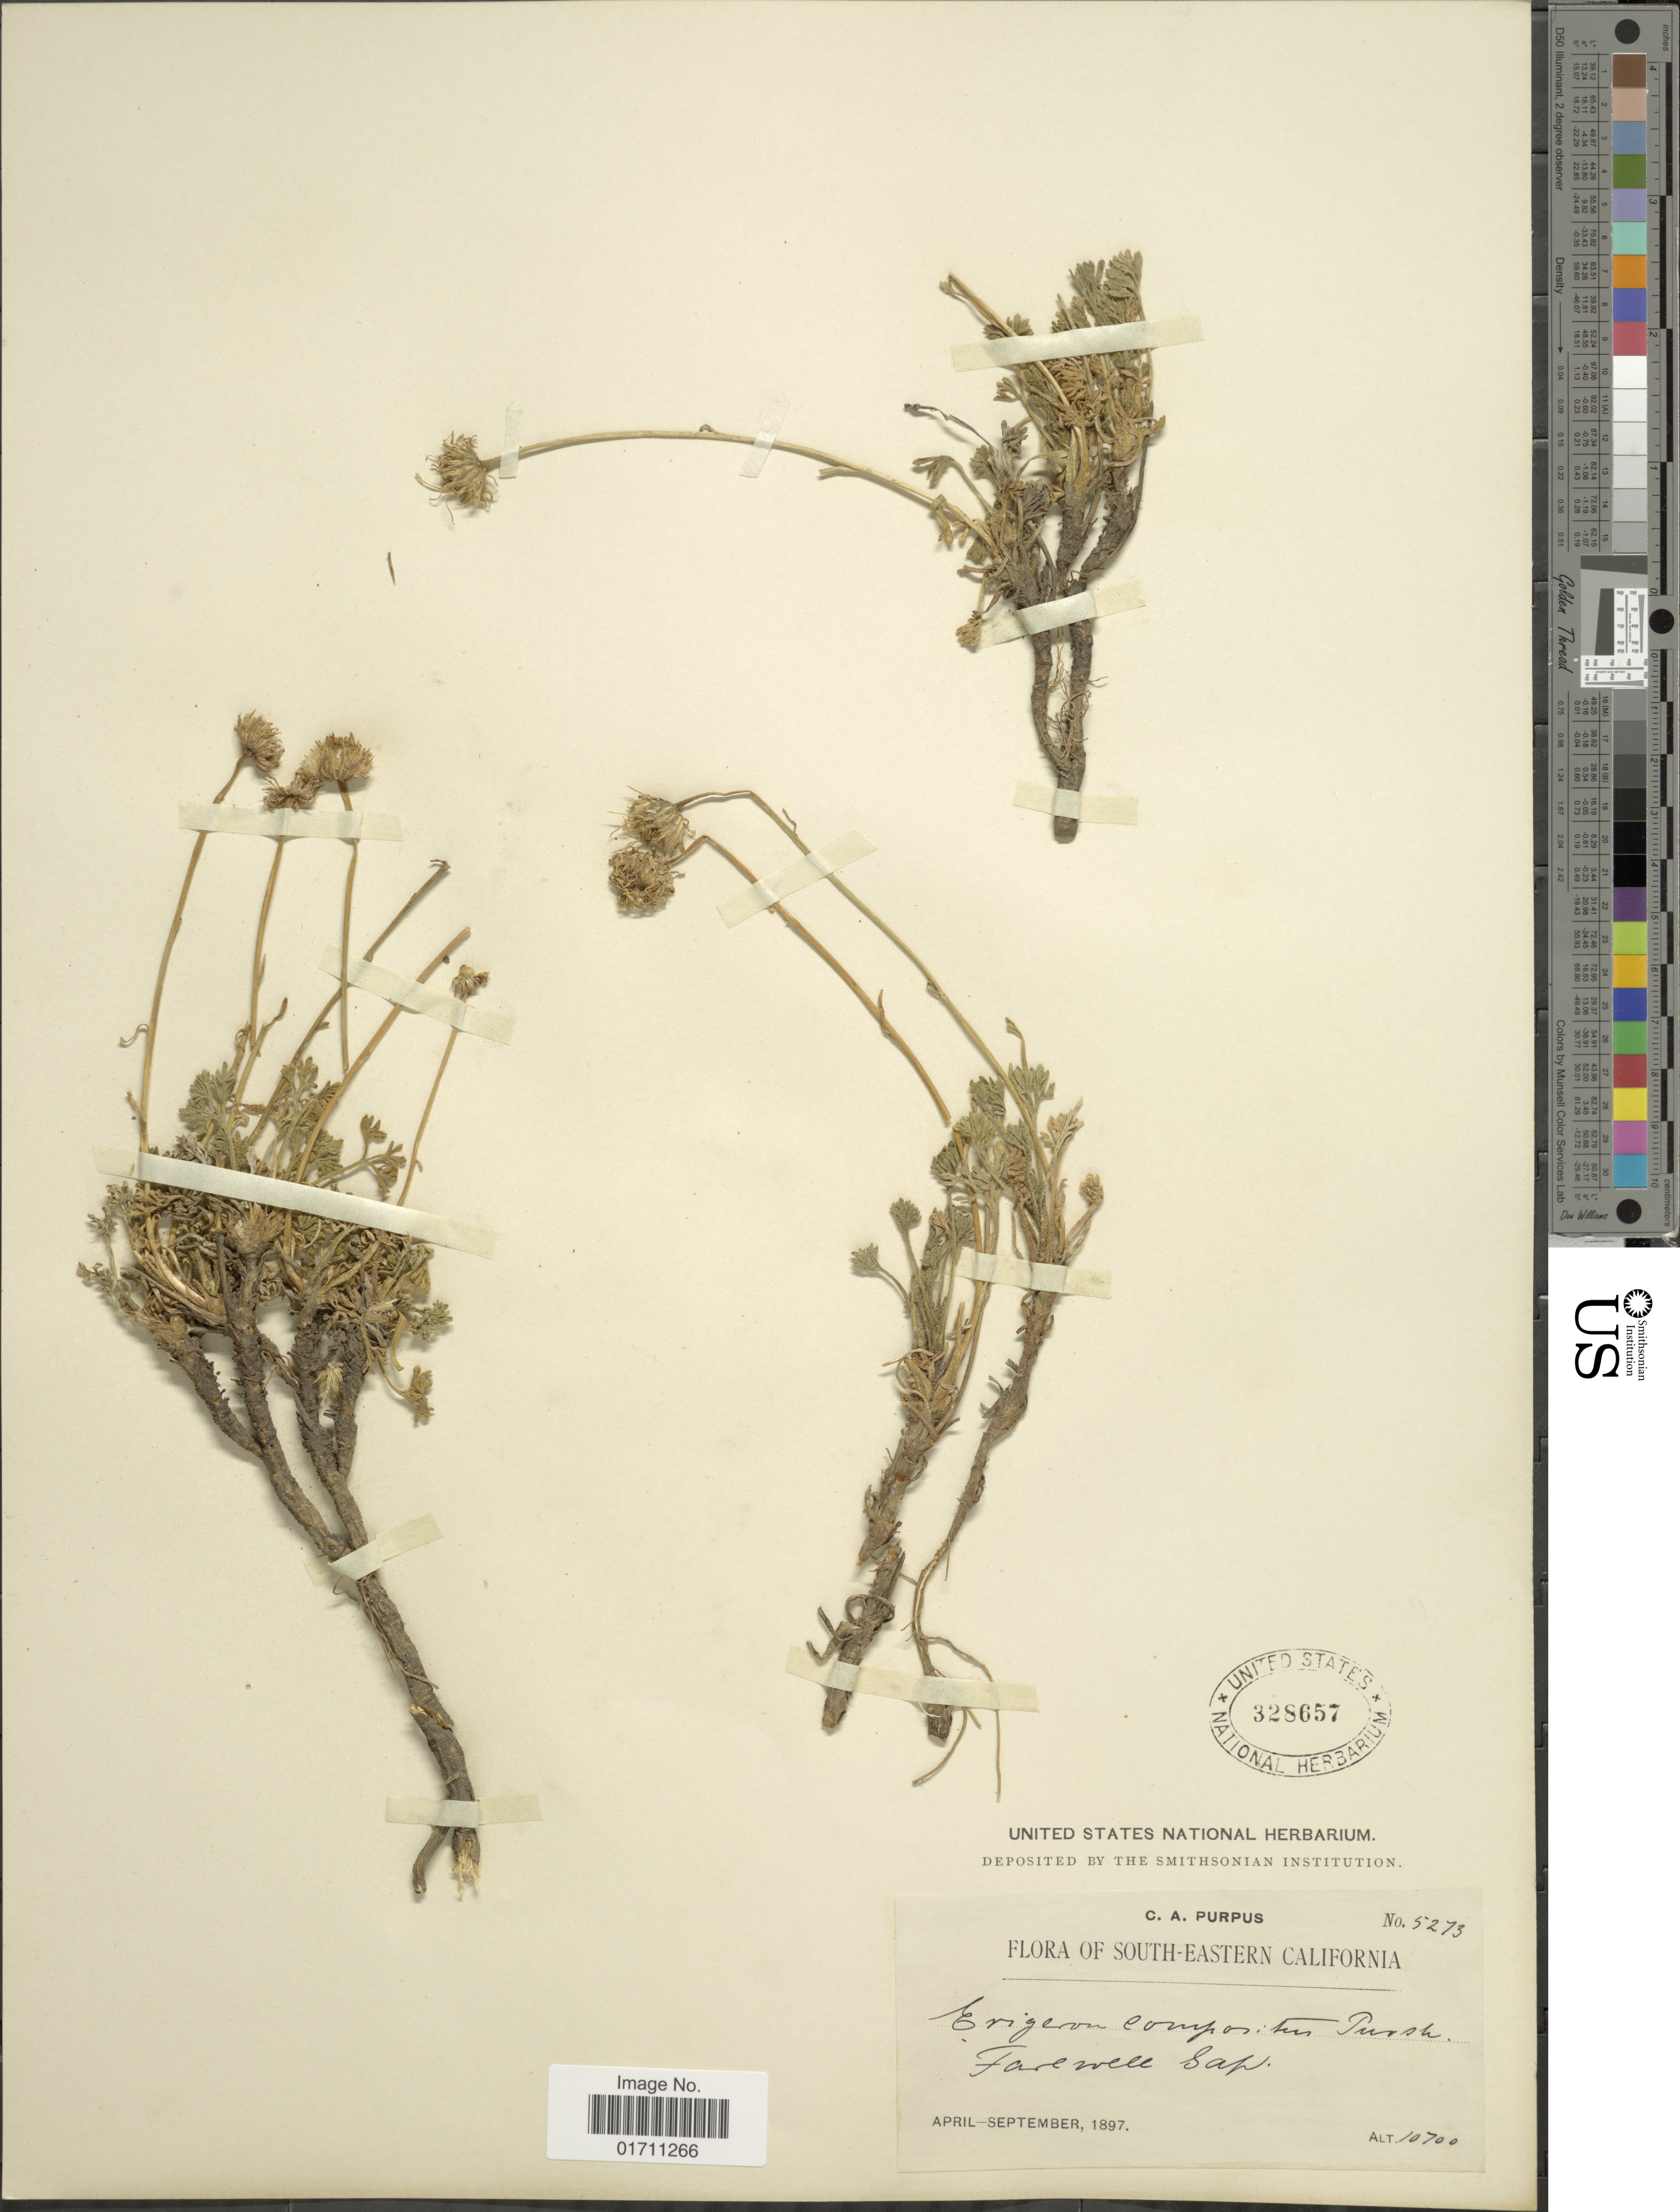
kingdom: Plantae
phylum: Tracheophyta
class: Magnoliopsida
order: Asterales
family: Asteraceae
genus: Erigeron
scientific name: Erigeron compositus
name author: Pursh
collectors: C. A. Purpus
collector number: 5273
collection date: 1897-04/1897-09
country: United States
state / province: California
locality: South-Eastern California, Farewell Gap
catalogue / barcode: US 328657